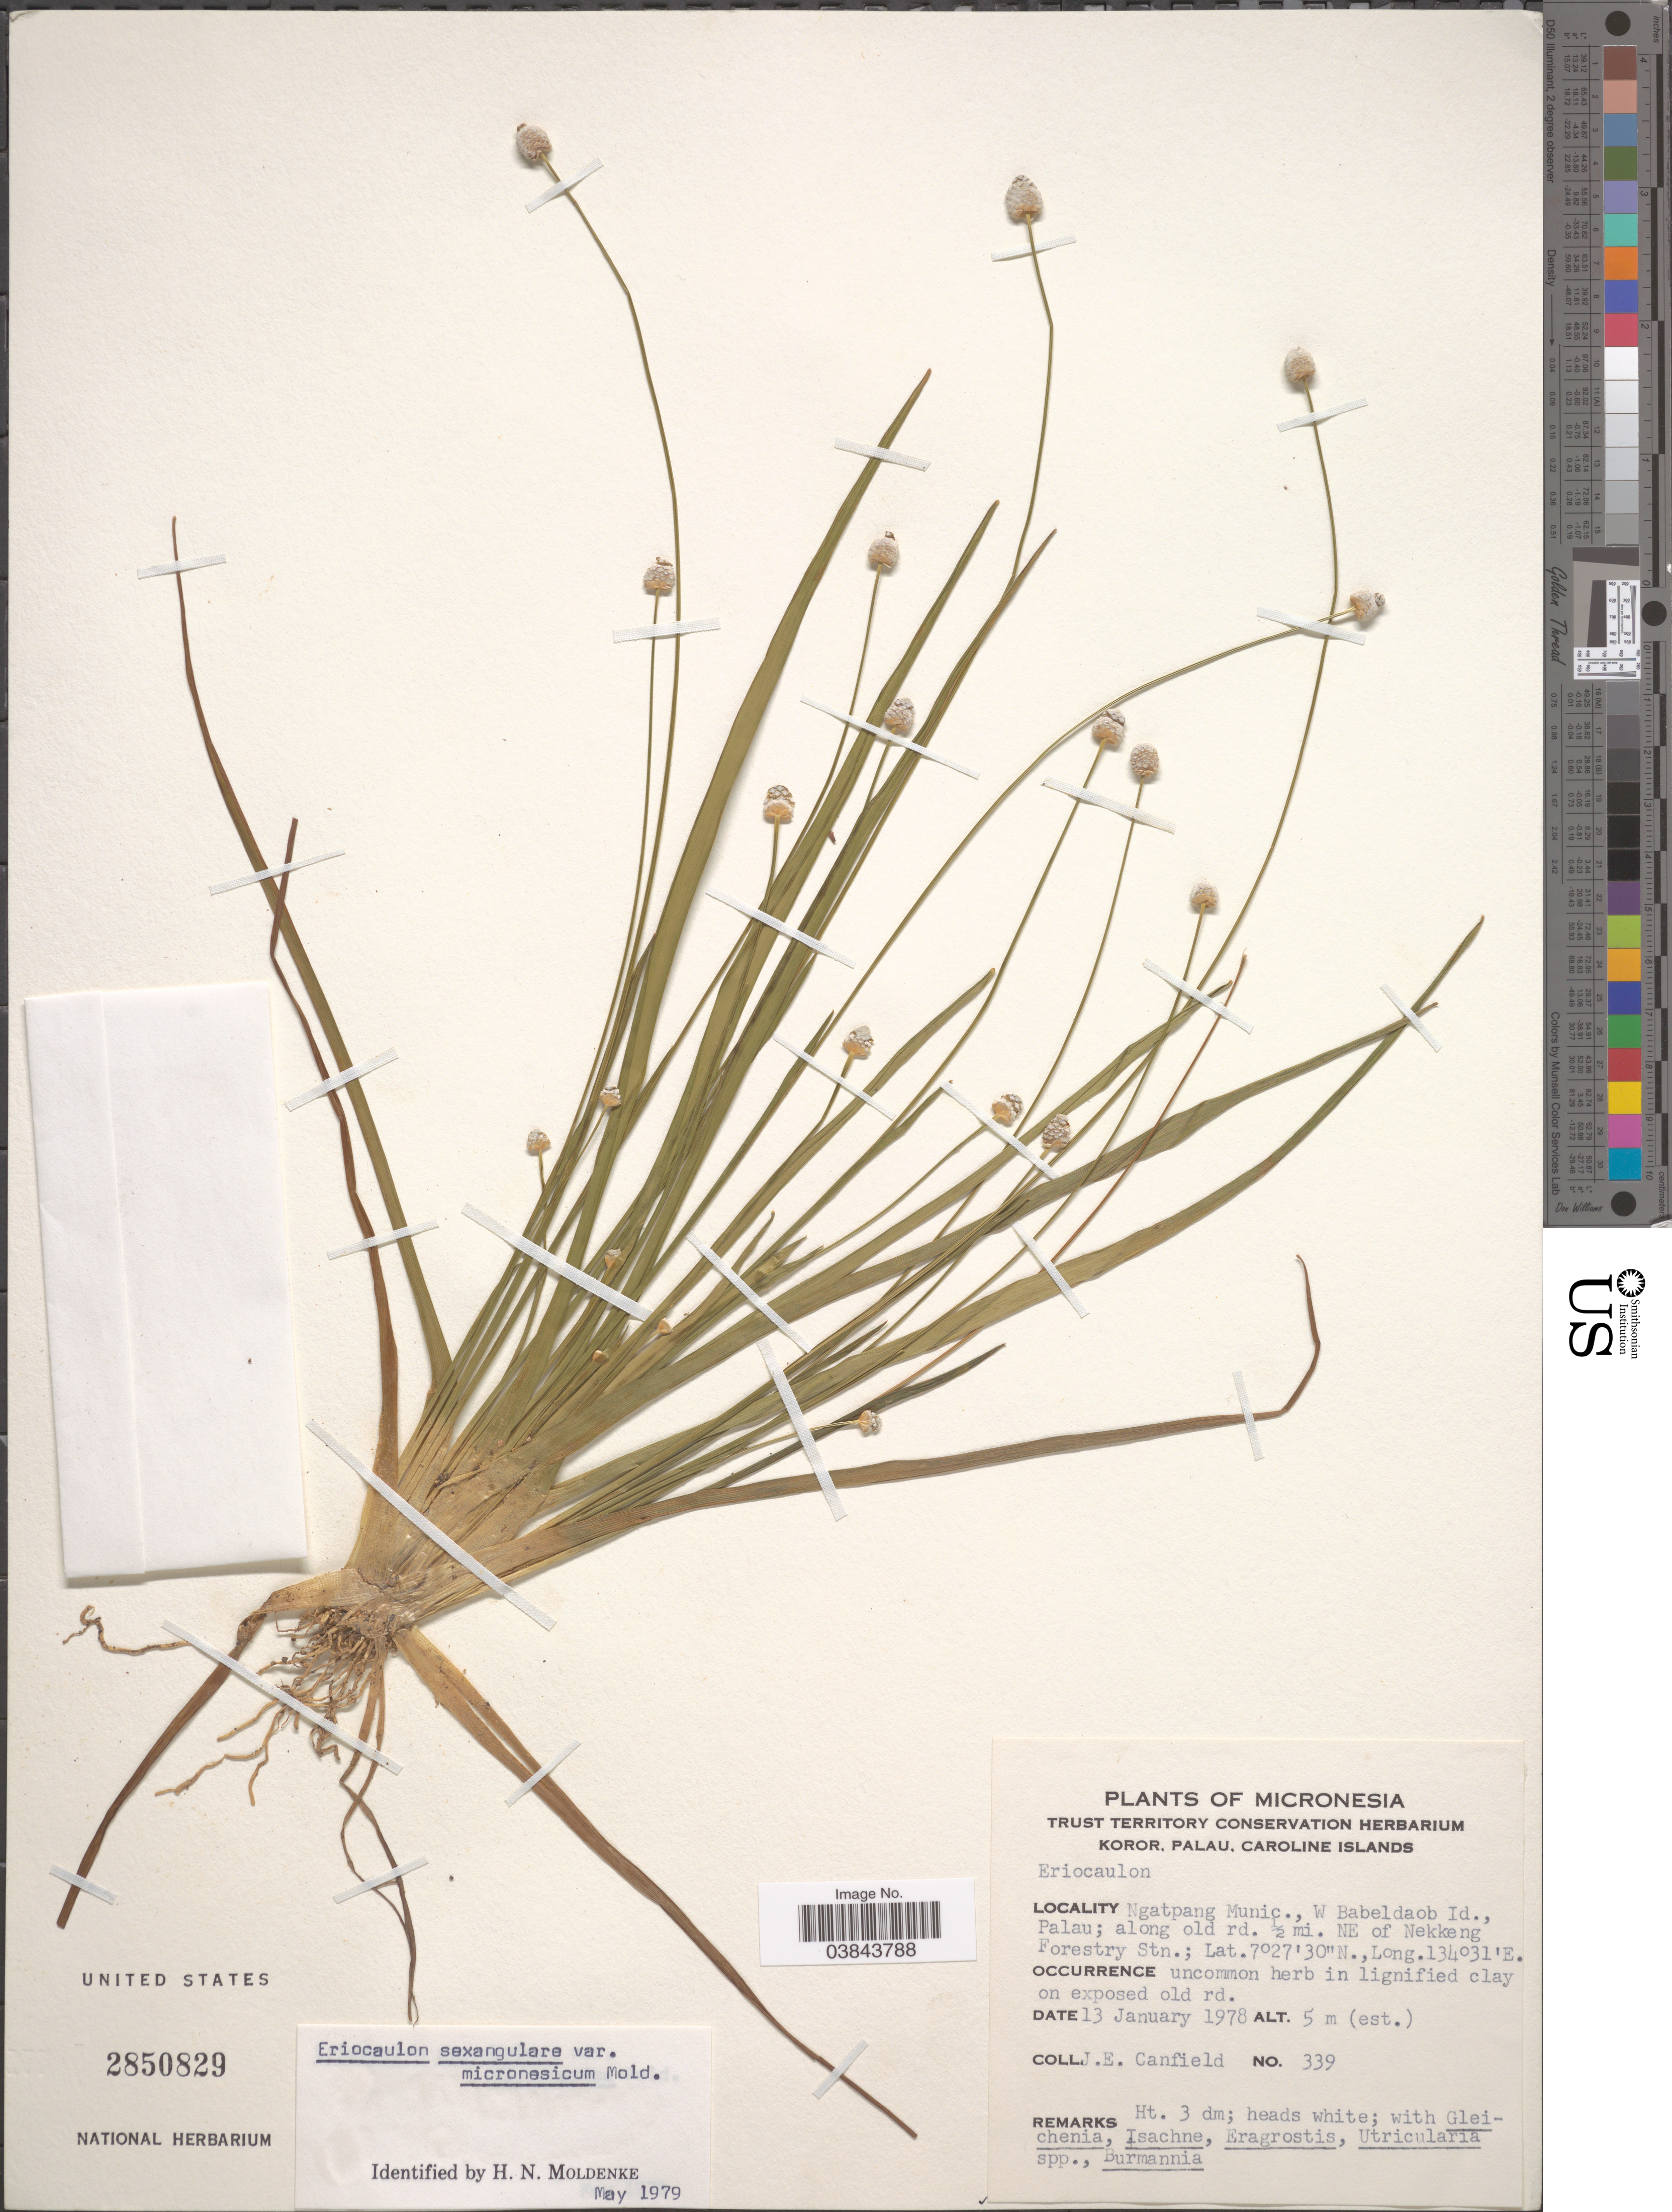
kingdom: Plantae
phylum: Tracheophyta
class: Liliopsida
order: Poales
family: Eriocaulaceae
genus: Eriocaulon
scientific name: Eriocaulon sexangulare var. micronesicum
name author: Moldenke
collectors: J. E. Canfield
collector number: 339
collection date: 1978-01-13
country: Palau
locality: Micronesia. Ngatpang Munic., W Babeldaob Id., Palau; along old rd. ½ mi. NE of Nekkeng Forestry Stn.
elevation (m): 5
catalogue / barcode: US 2850829